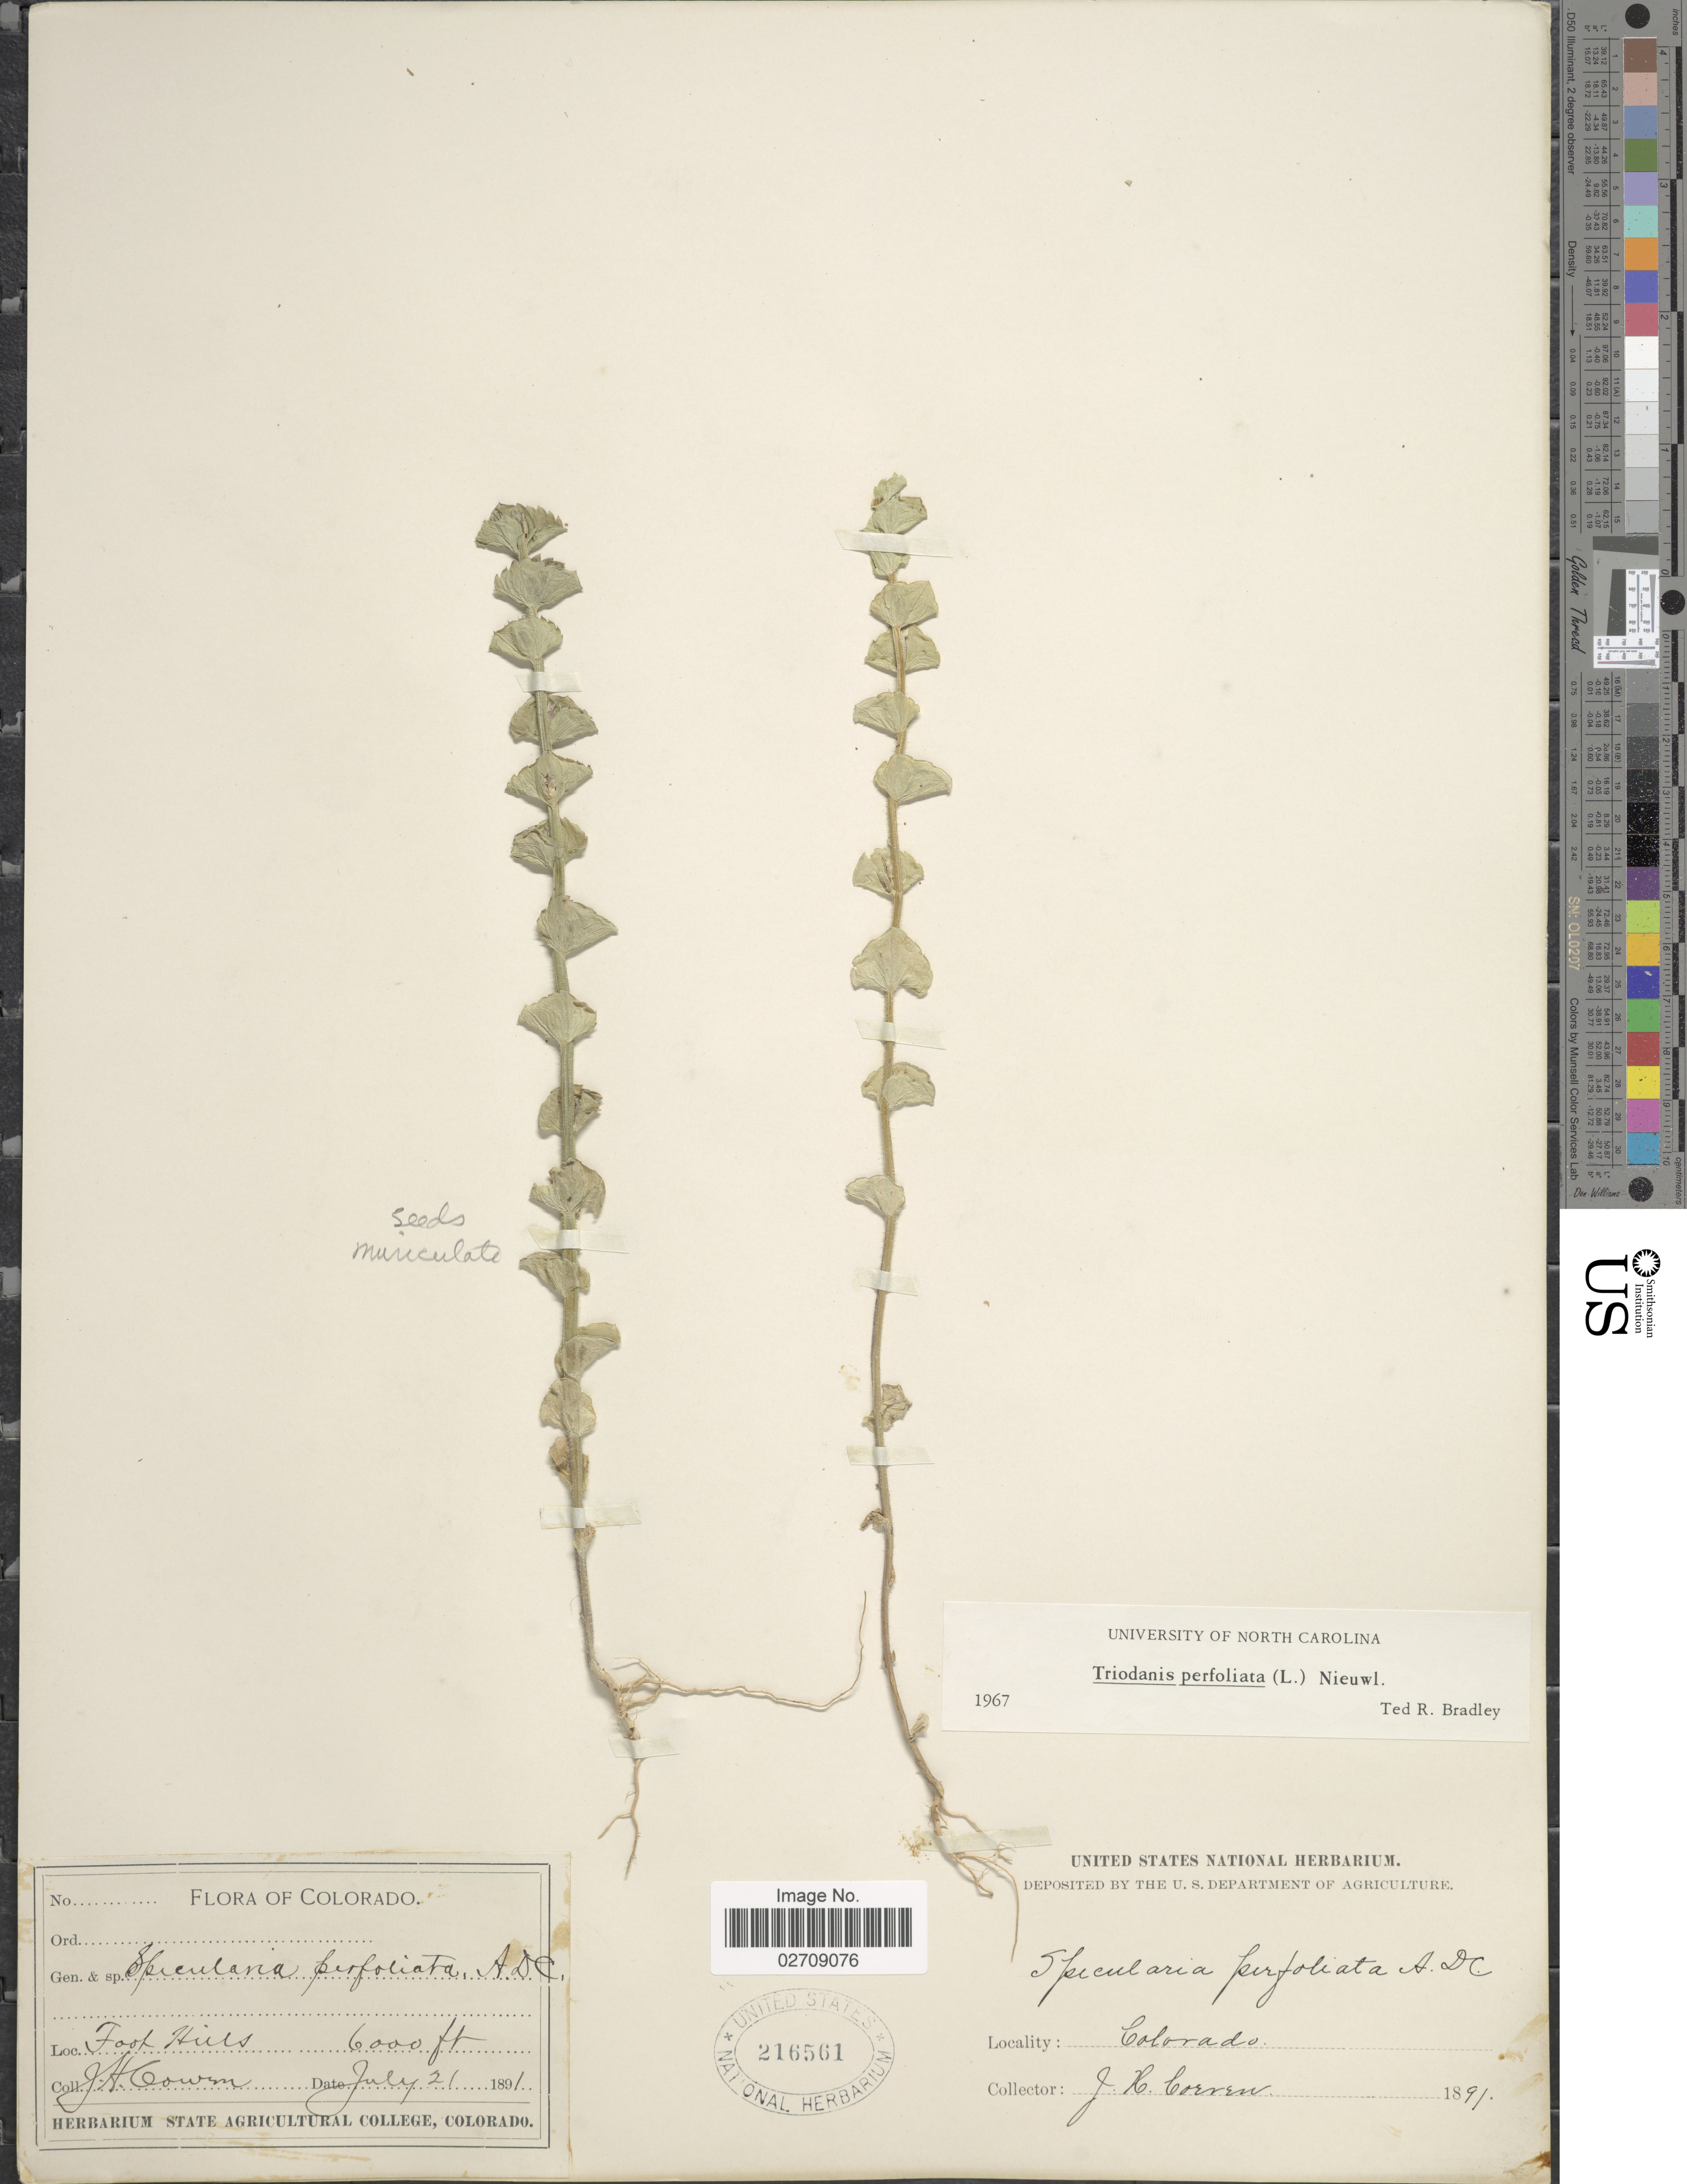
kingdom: Plantae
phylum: Tracheophyta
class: Magnoliopsida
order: Asterales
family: Campanulaceae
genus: Triodanis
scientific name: Triodanis perfoliata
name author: (L.) Nieuwl.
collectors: J. H. Cowen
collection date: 1891-07-21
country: United States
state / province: Colorado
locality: Foot Hills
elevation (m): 1829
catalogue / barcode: US 216561